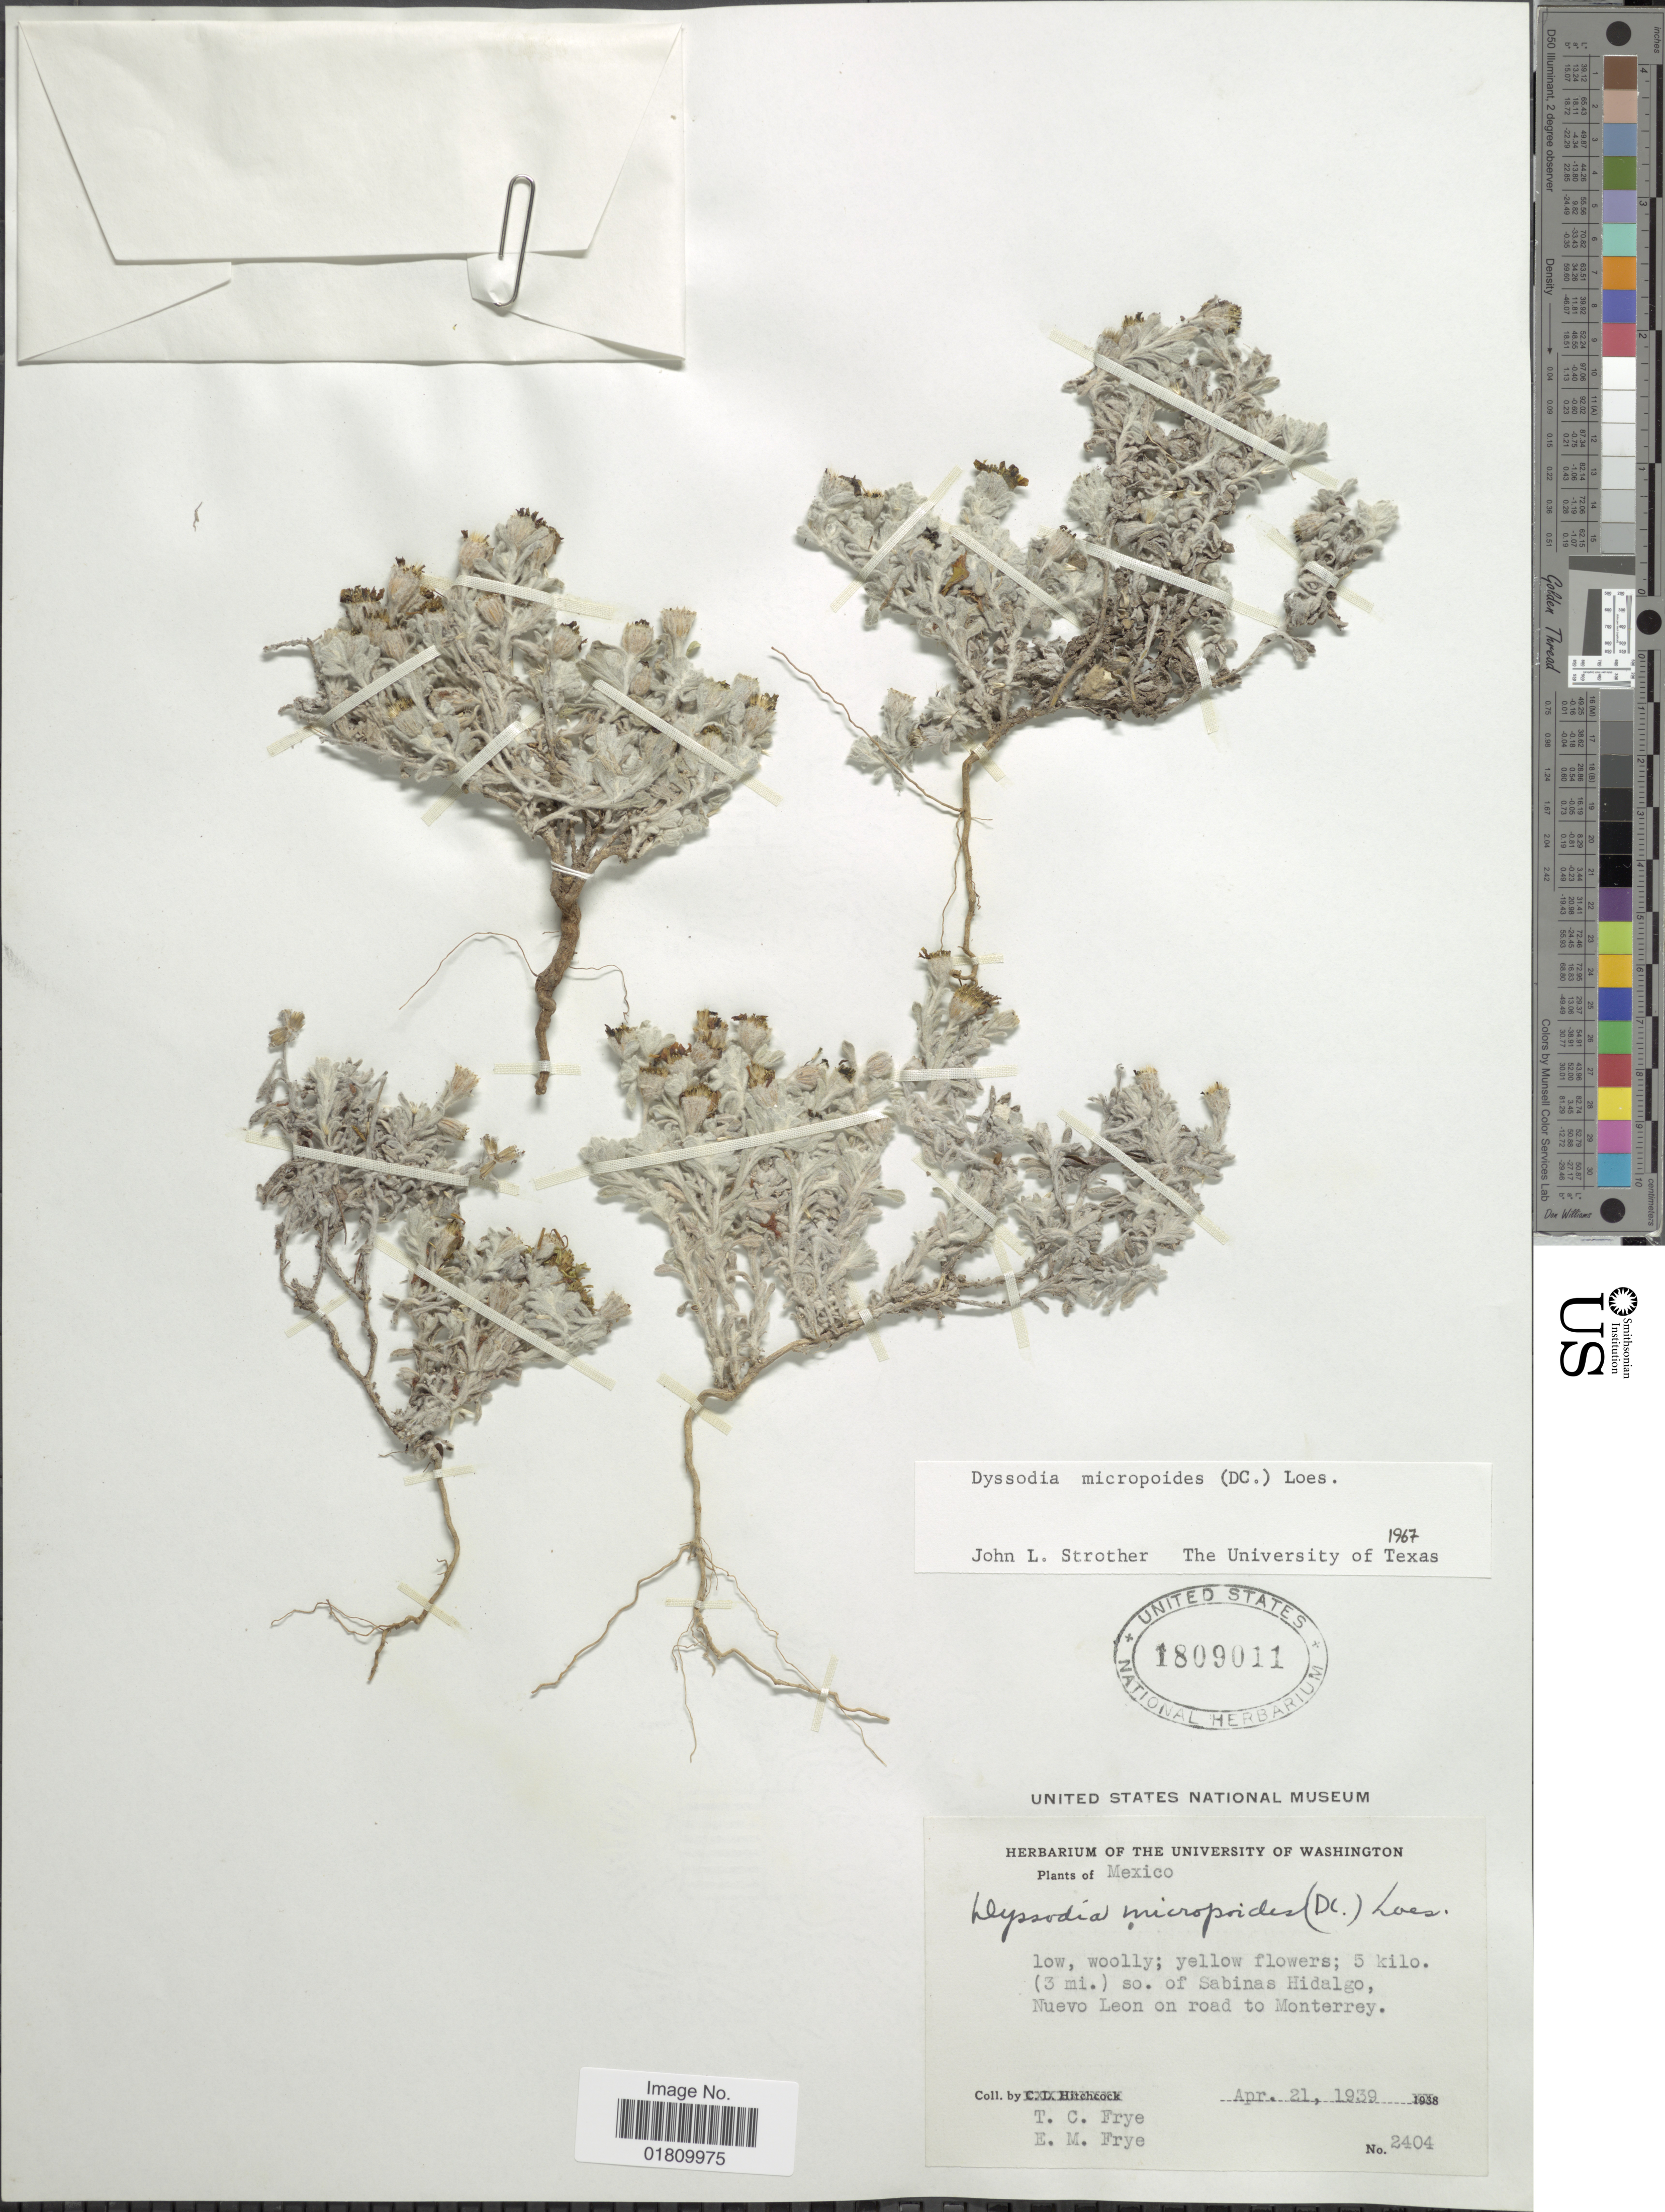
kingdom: Plantae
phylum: Tracheophyta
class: Magnoliopsida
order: Asterales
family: Asteraceae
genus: Thymophylla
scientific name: Thymophylla micropoides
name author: (DC.) Strother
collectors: T. C. Frye & E. Frye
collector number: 2404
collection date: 1939-04-21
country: Mexico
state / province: Nuevo León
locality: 5 kilo. (3 mi.) so. of Sabinas Hidalgo, Nuevo Leon on road to Monterrey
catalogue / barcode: US 1809011